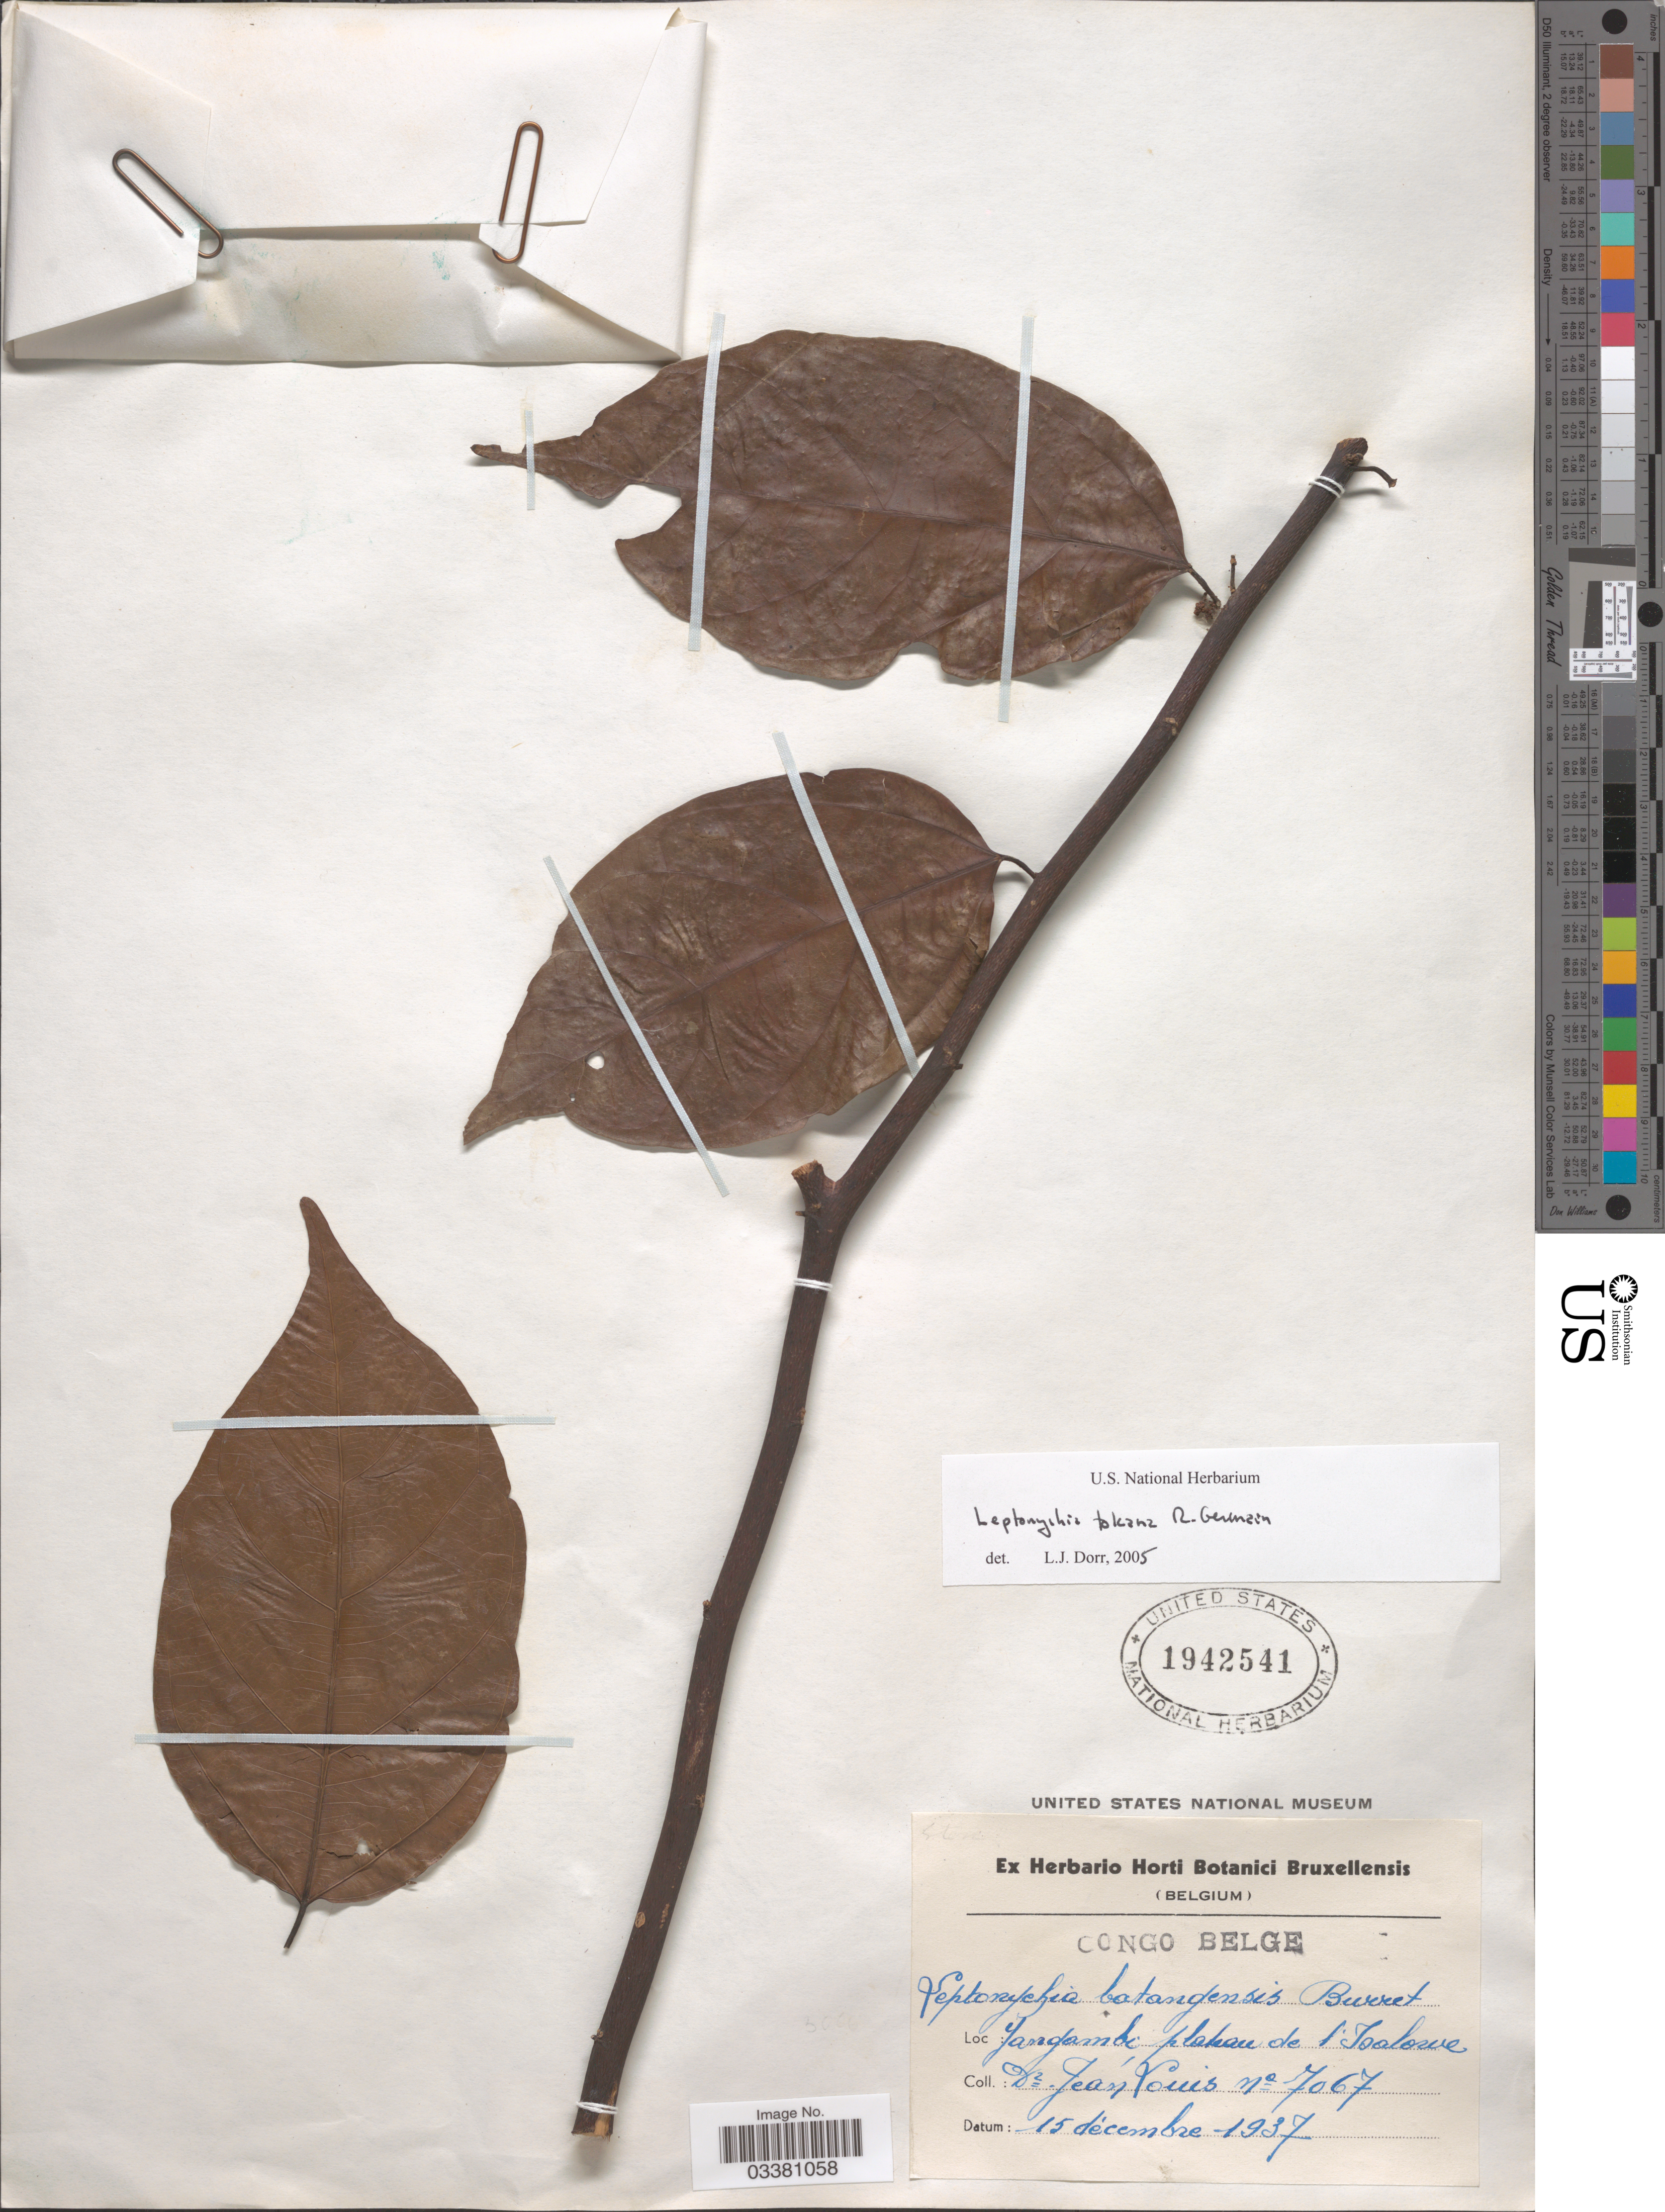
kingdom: Plantae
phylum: Tracheophyta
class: Magnoliopsida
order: Malvales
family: Malvaceae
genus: Leptonychia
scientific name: Leptonychia tokana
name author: Germ.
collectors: J. Louis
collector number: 7067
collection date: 1937-12-15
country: Congo, Democratic Republic of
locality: Congo Belge. Yangambi, plateau de l'Isalowe.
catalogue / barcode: US 1942541